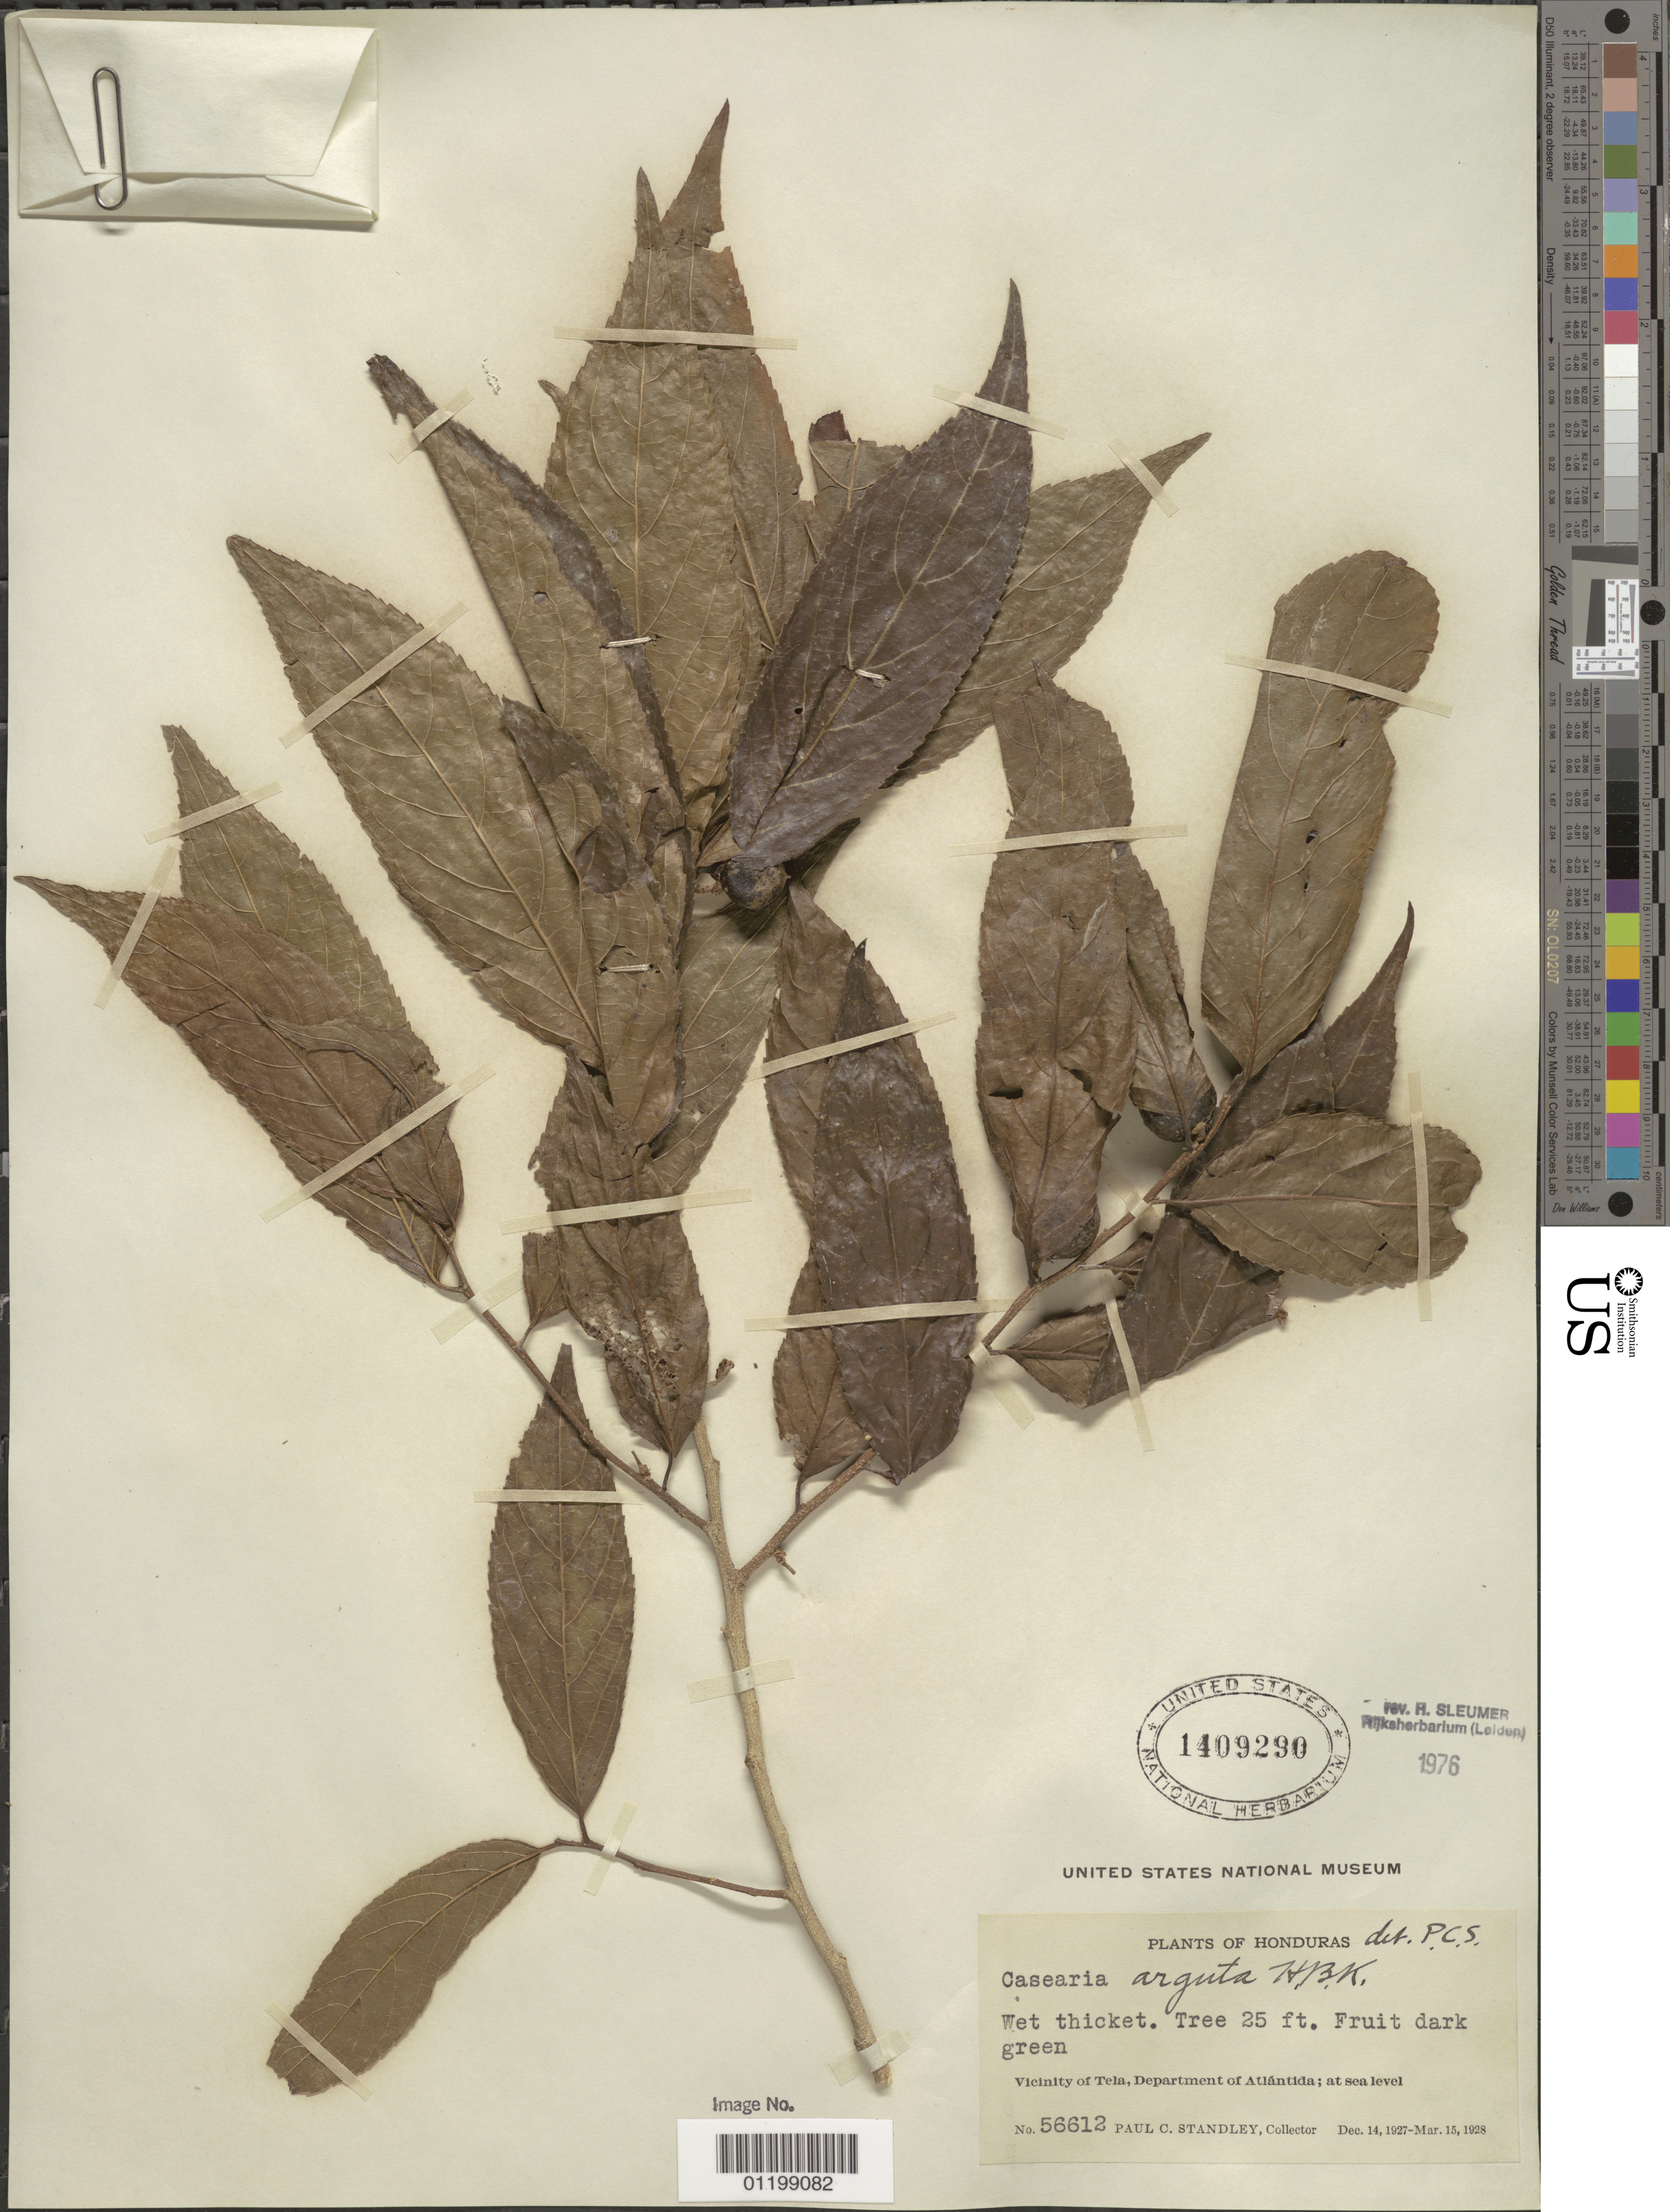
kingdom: Plantae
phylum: Tracheophyta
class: Magnoliopsida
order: Malpighiales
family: Salicaceae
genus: Casearia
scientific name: Casearia arguta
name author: Kunth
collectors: P. C. Standley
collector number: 56612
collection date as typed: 14 Dec 1927 to 15 Mar 1928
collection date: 1927-12-14/1928-03-15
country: Honduras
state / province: Atlántida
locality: Vicinity of Tela, at sea level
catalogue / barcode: US 1409290